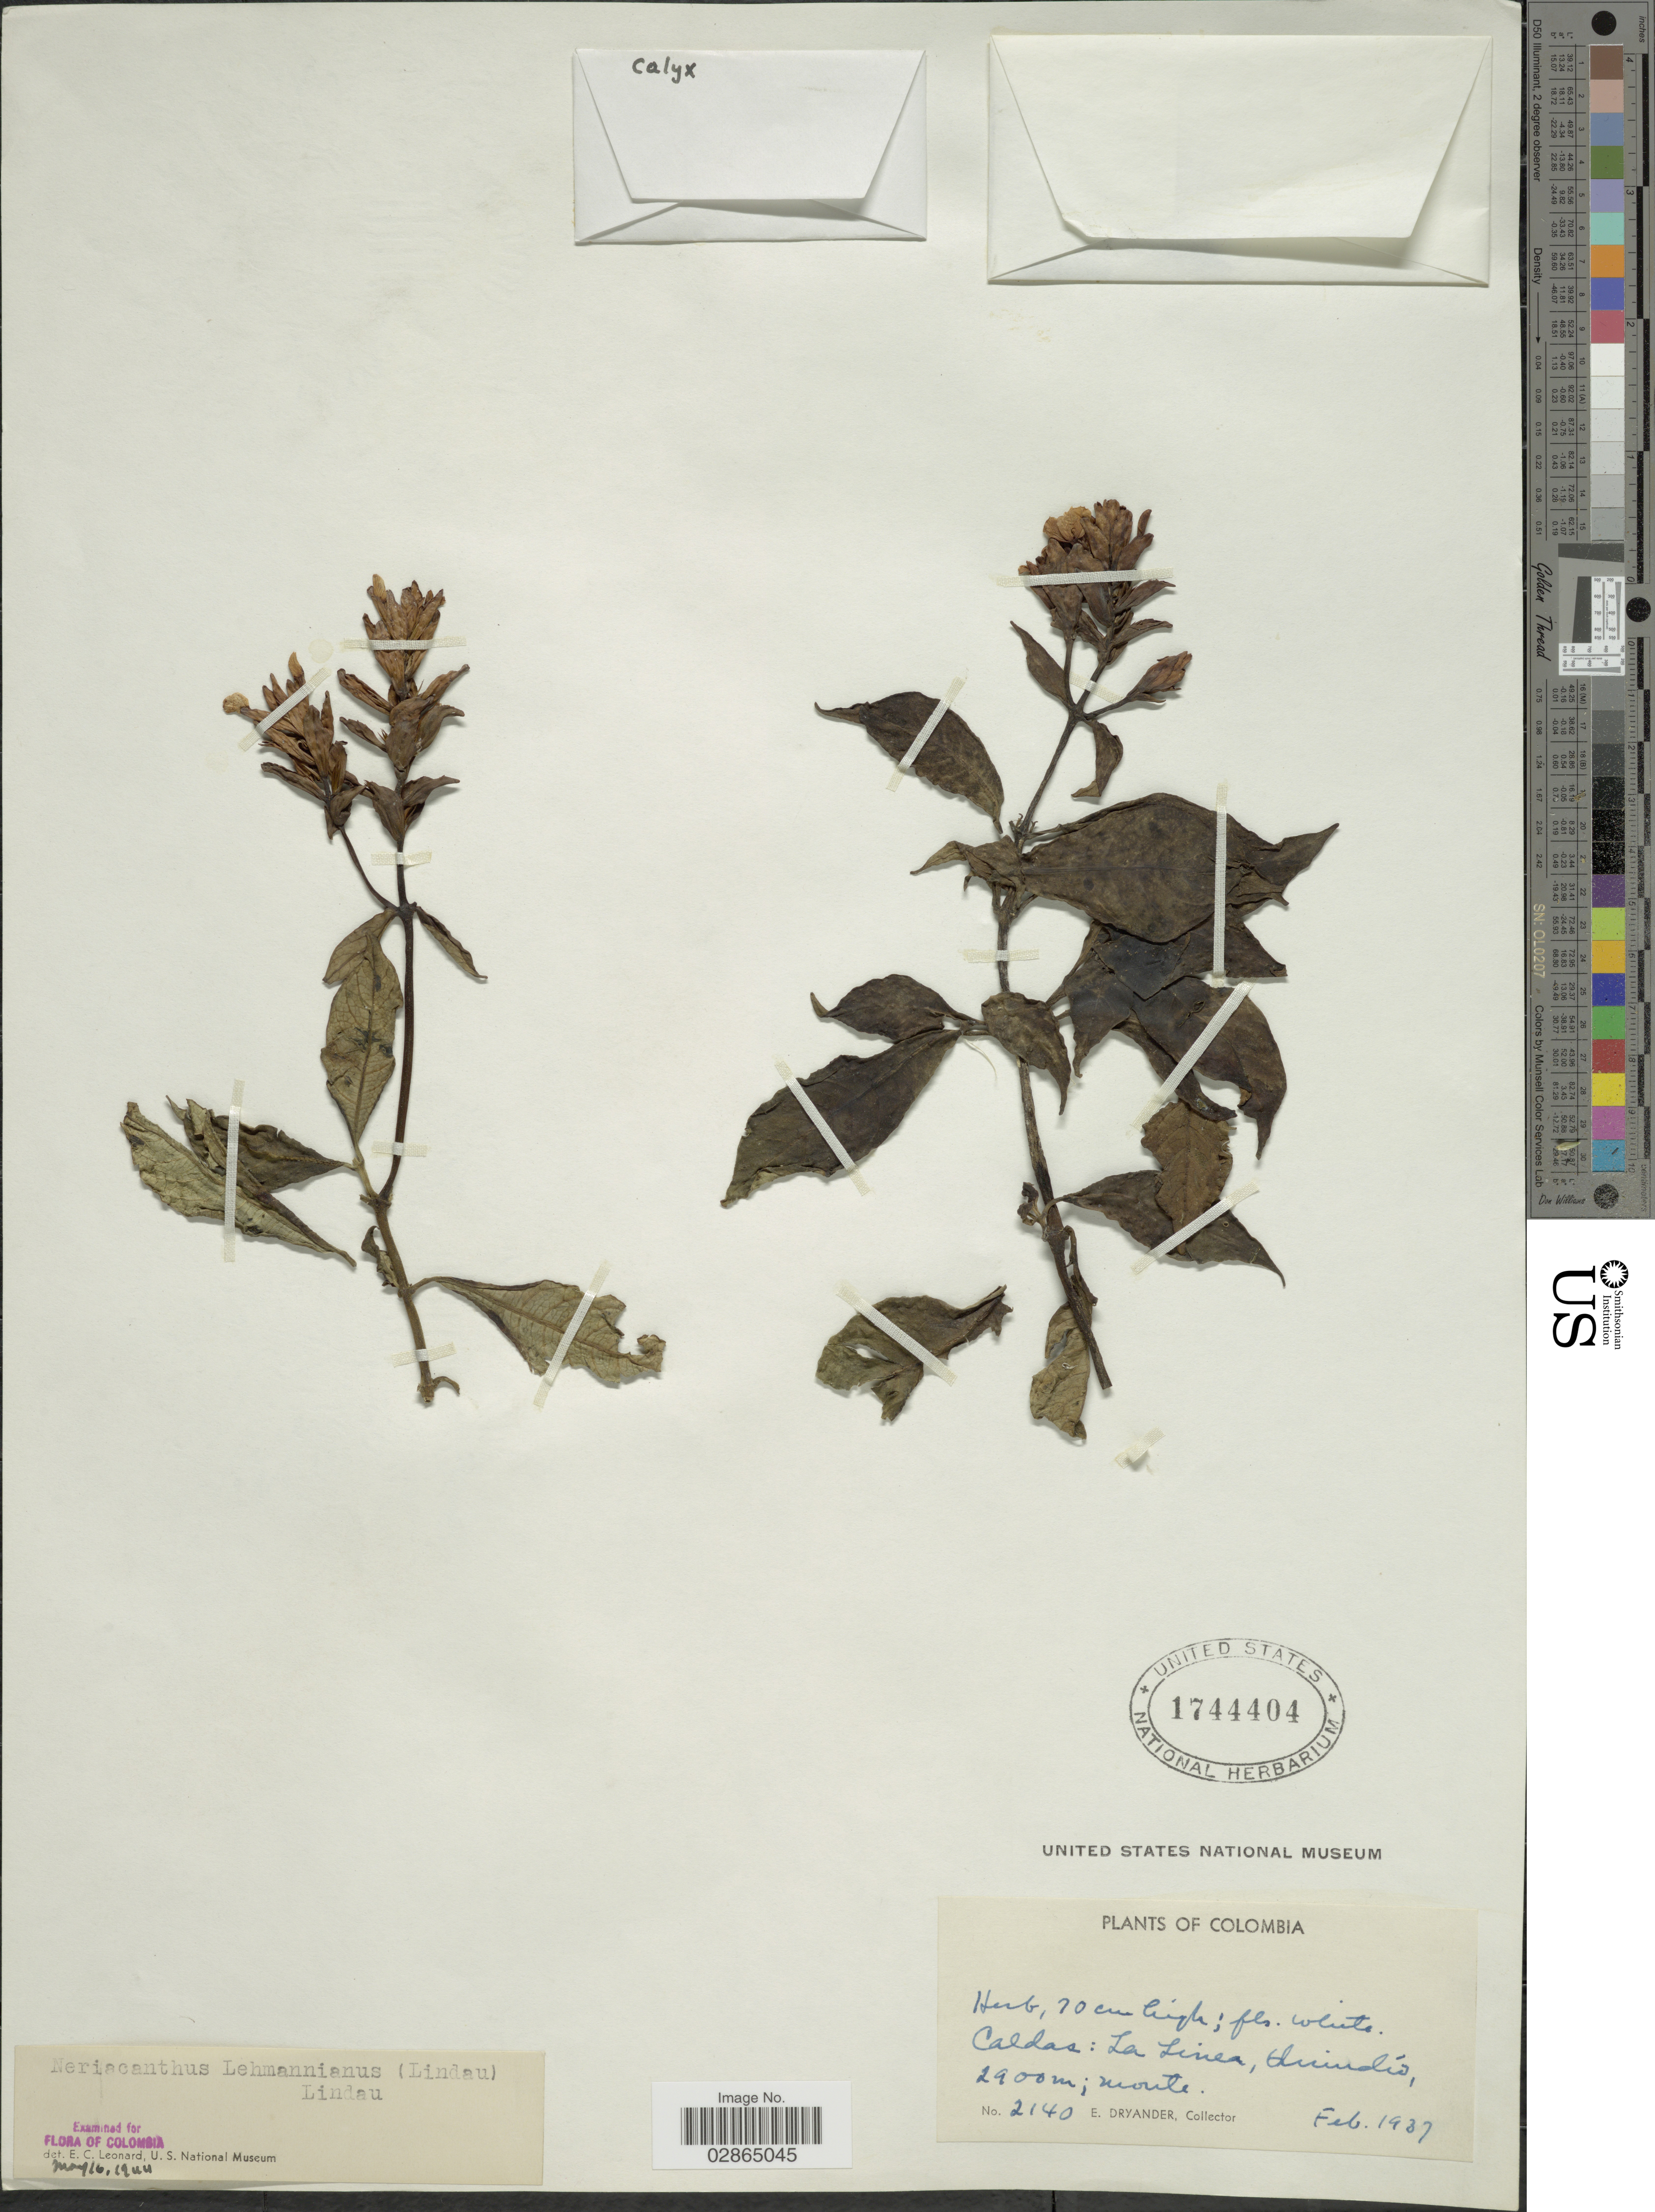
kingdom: Plantae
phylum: Tracheophyta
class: Magnoliopsida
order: Lamiales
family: Acanthaceae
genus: Neriacanthus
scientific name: Neriacanthus lehmannianus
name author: (Lindau) Lindau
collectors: E. Dryander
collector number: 2140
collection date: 1937-02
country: Colombia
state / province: Caldas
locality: La Linea, Quindío.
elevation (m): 2900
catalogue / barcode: US 1744404